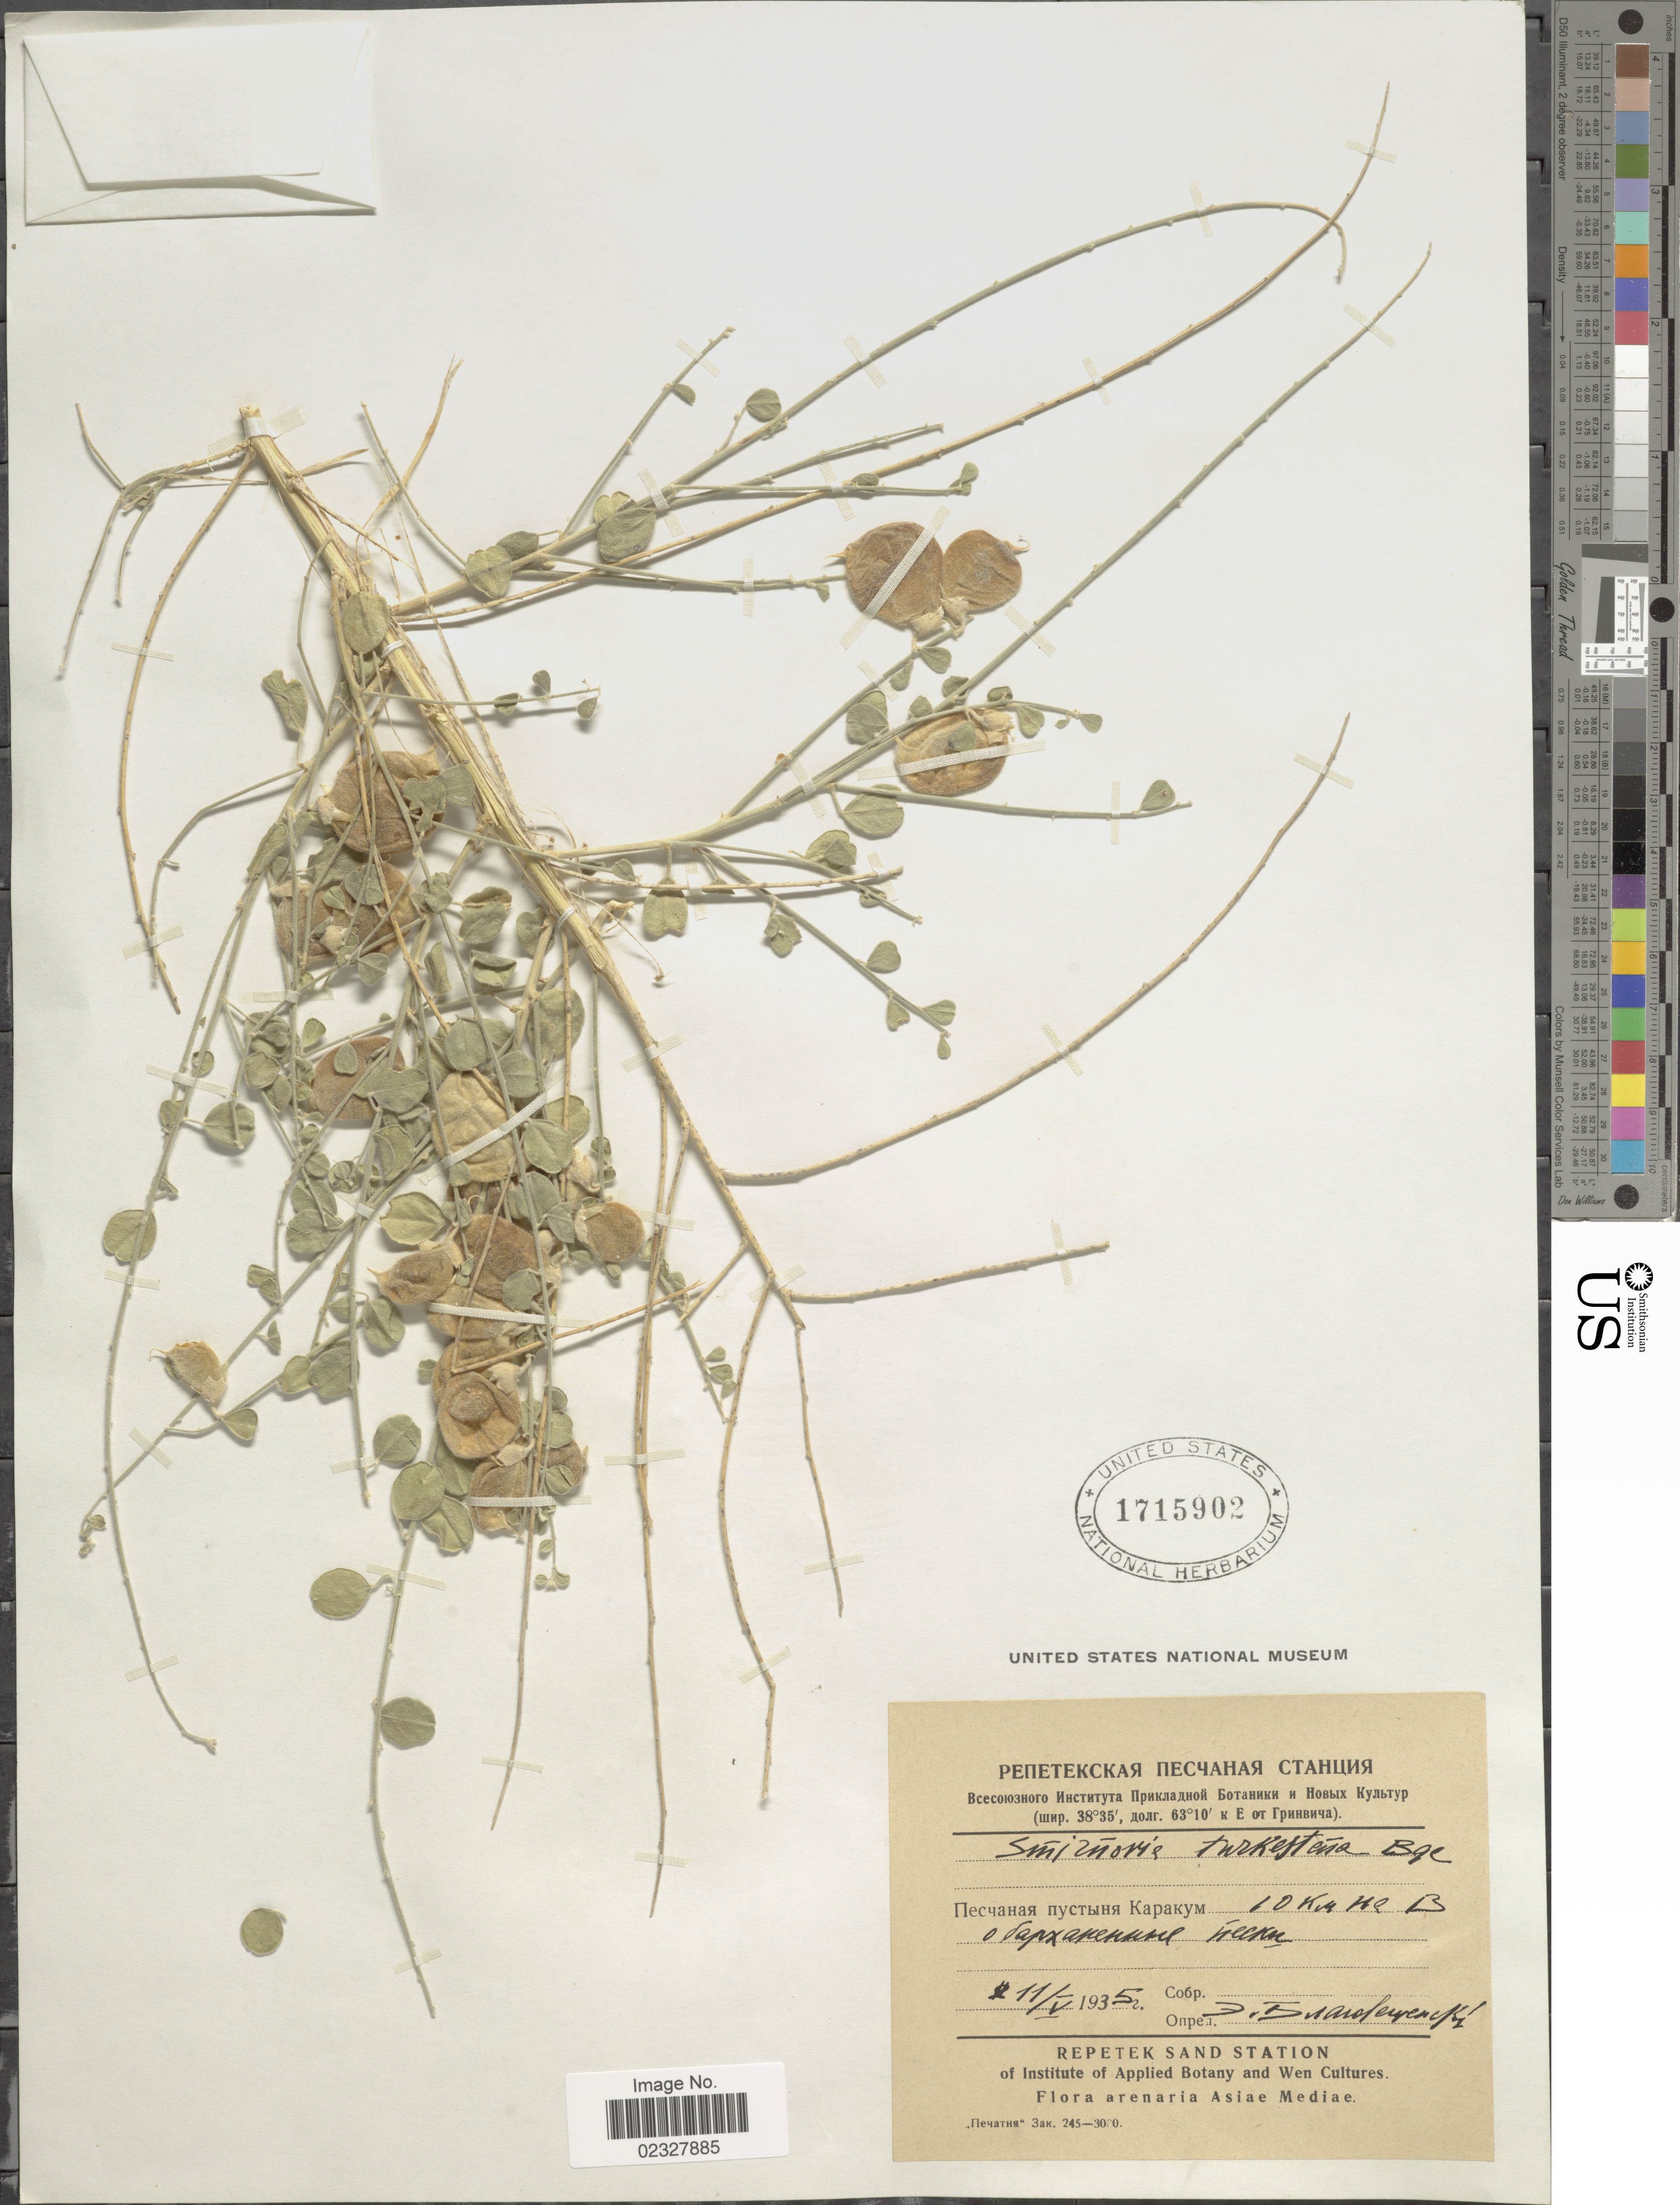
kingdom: Plantae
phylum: Tracheophyta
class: Magnoliopsida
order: Fabales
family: Fabaceae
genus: Smirnowia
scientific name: Smirnowia turkestana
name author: Bunge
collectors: E. Blagoveshenskiy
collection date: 1935-05-11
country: Turkmenistan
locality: Karakum Desert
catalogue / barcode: US 1715902